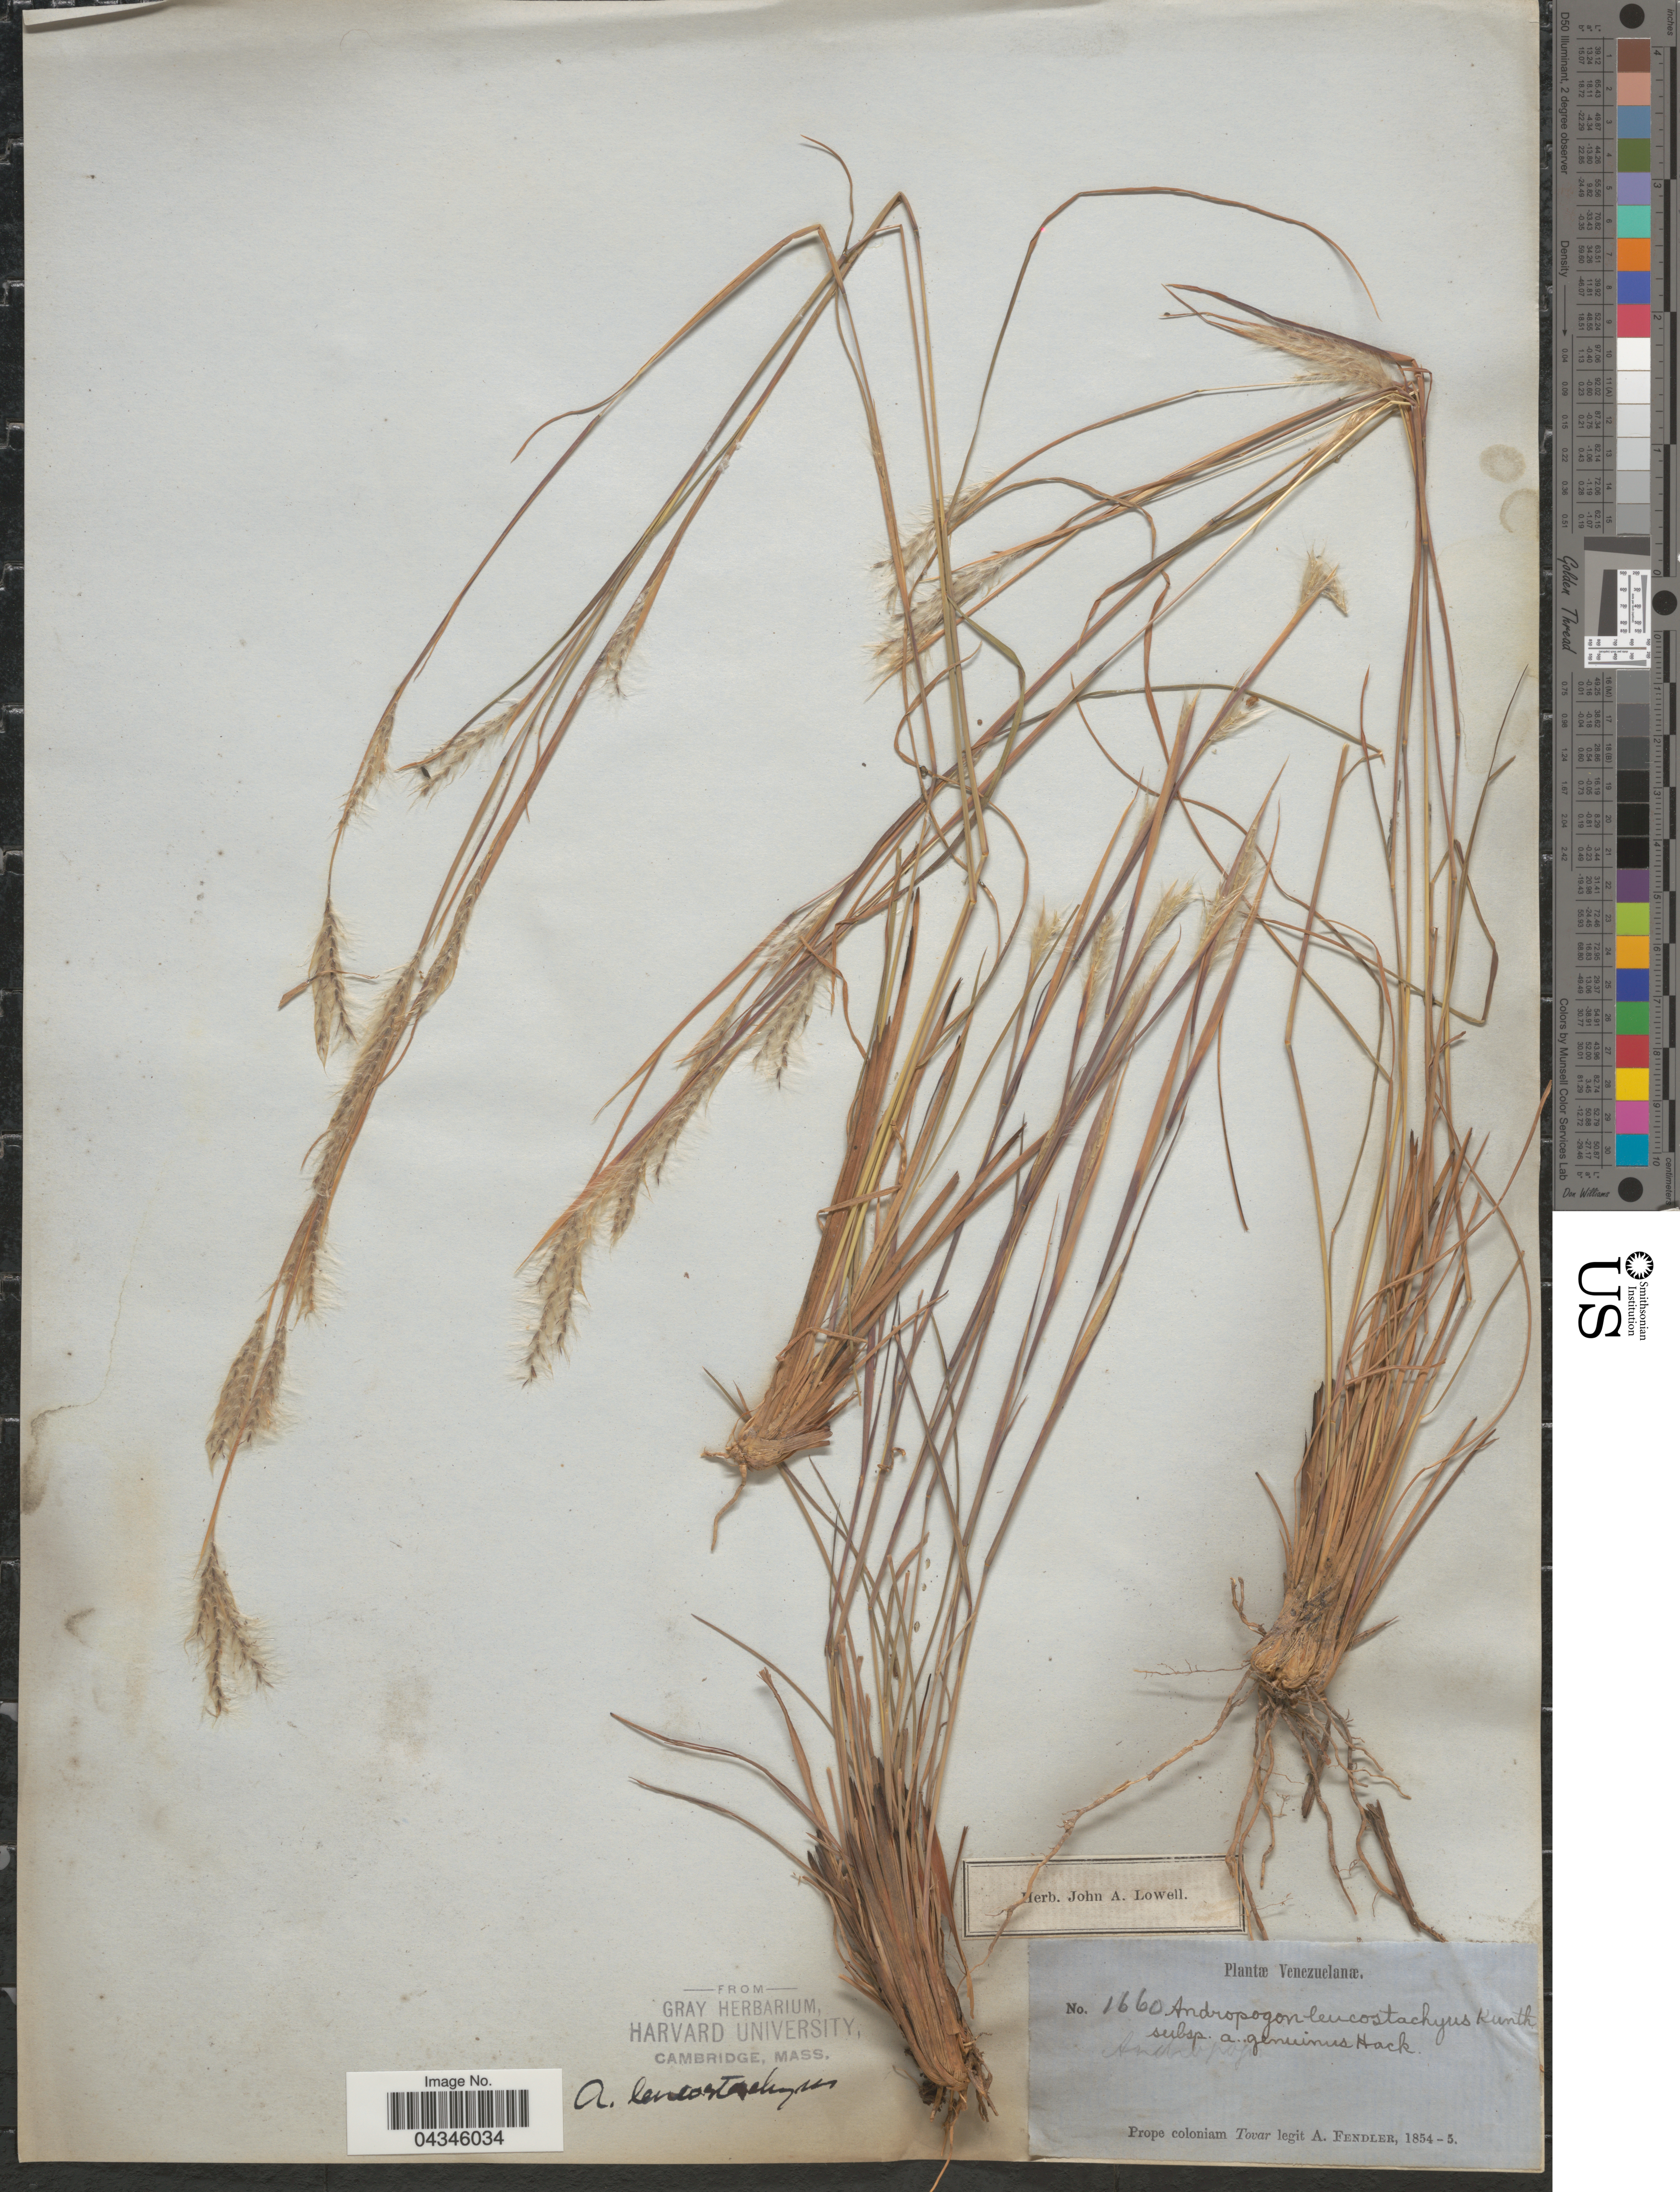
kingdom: Plantae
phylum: Tracheophyta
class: Liliopsida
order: Poales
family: Poaceae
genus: Andropogon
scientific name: Andropogon leucostachyus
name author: Kunth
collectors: A. Fendler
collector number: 1660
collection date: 1854/1855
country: Venezuela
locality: Prope coloniam Tovar.